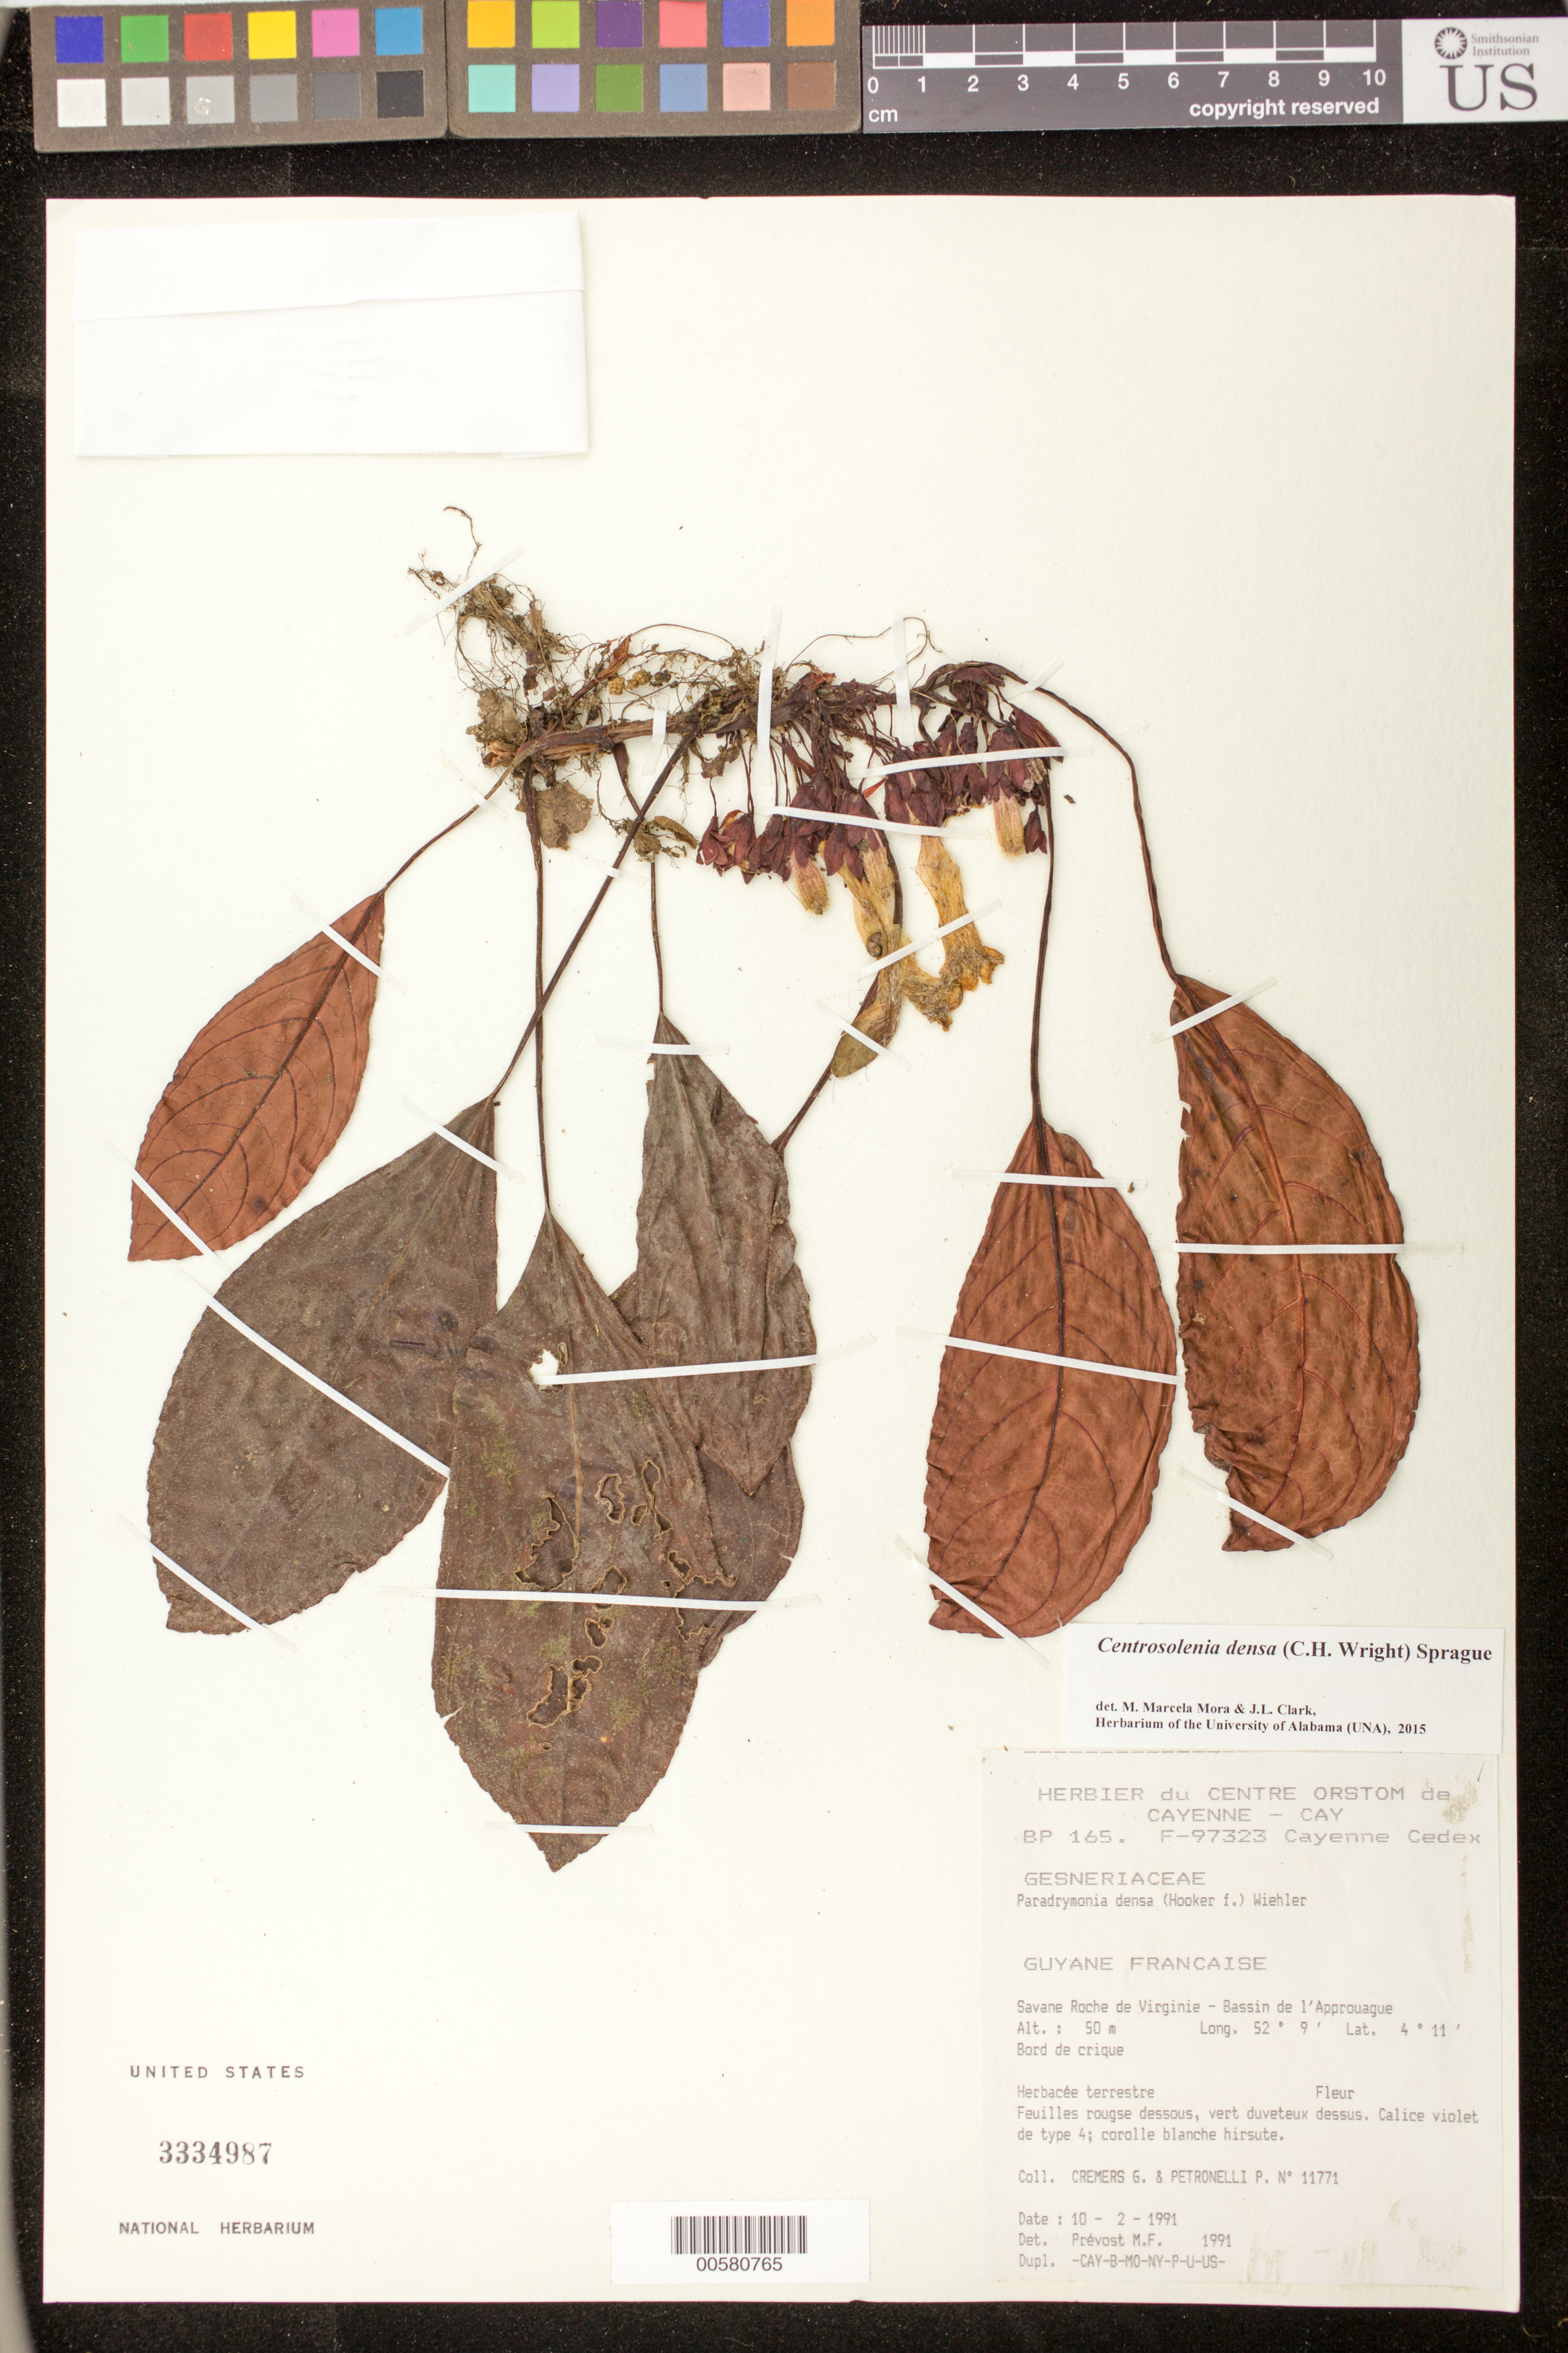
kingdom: Plantae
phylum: Tracheophyta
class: Magnoliopsida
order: Lamiales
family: Gesneriaceae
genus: Centrosolenia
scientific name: Centrosolenia densa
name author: (C.H. Wright) Sprague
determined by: Mora, M. M.; Clark, J. L.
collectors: G. Cremers & P. Petronelli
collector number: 11771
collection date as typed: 10 Feb 1991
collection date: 1991-02-10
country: French Guiana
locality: Savane Roche de Virginie, bassin de l'Approuague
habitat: Bord de crique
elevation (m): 50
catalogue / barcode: US 3334987